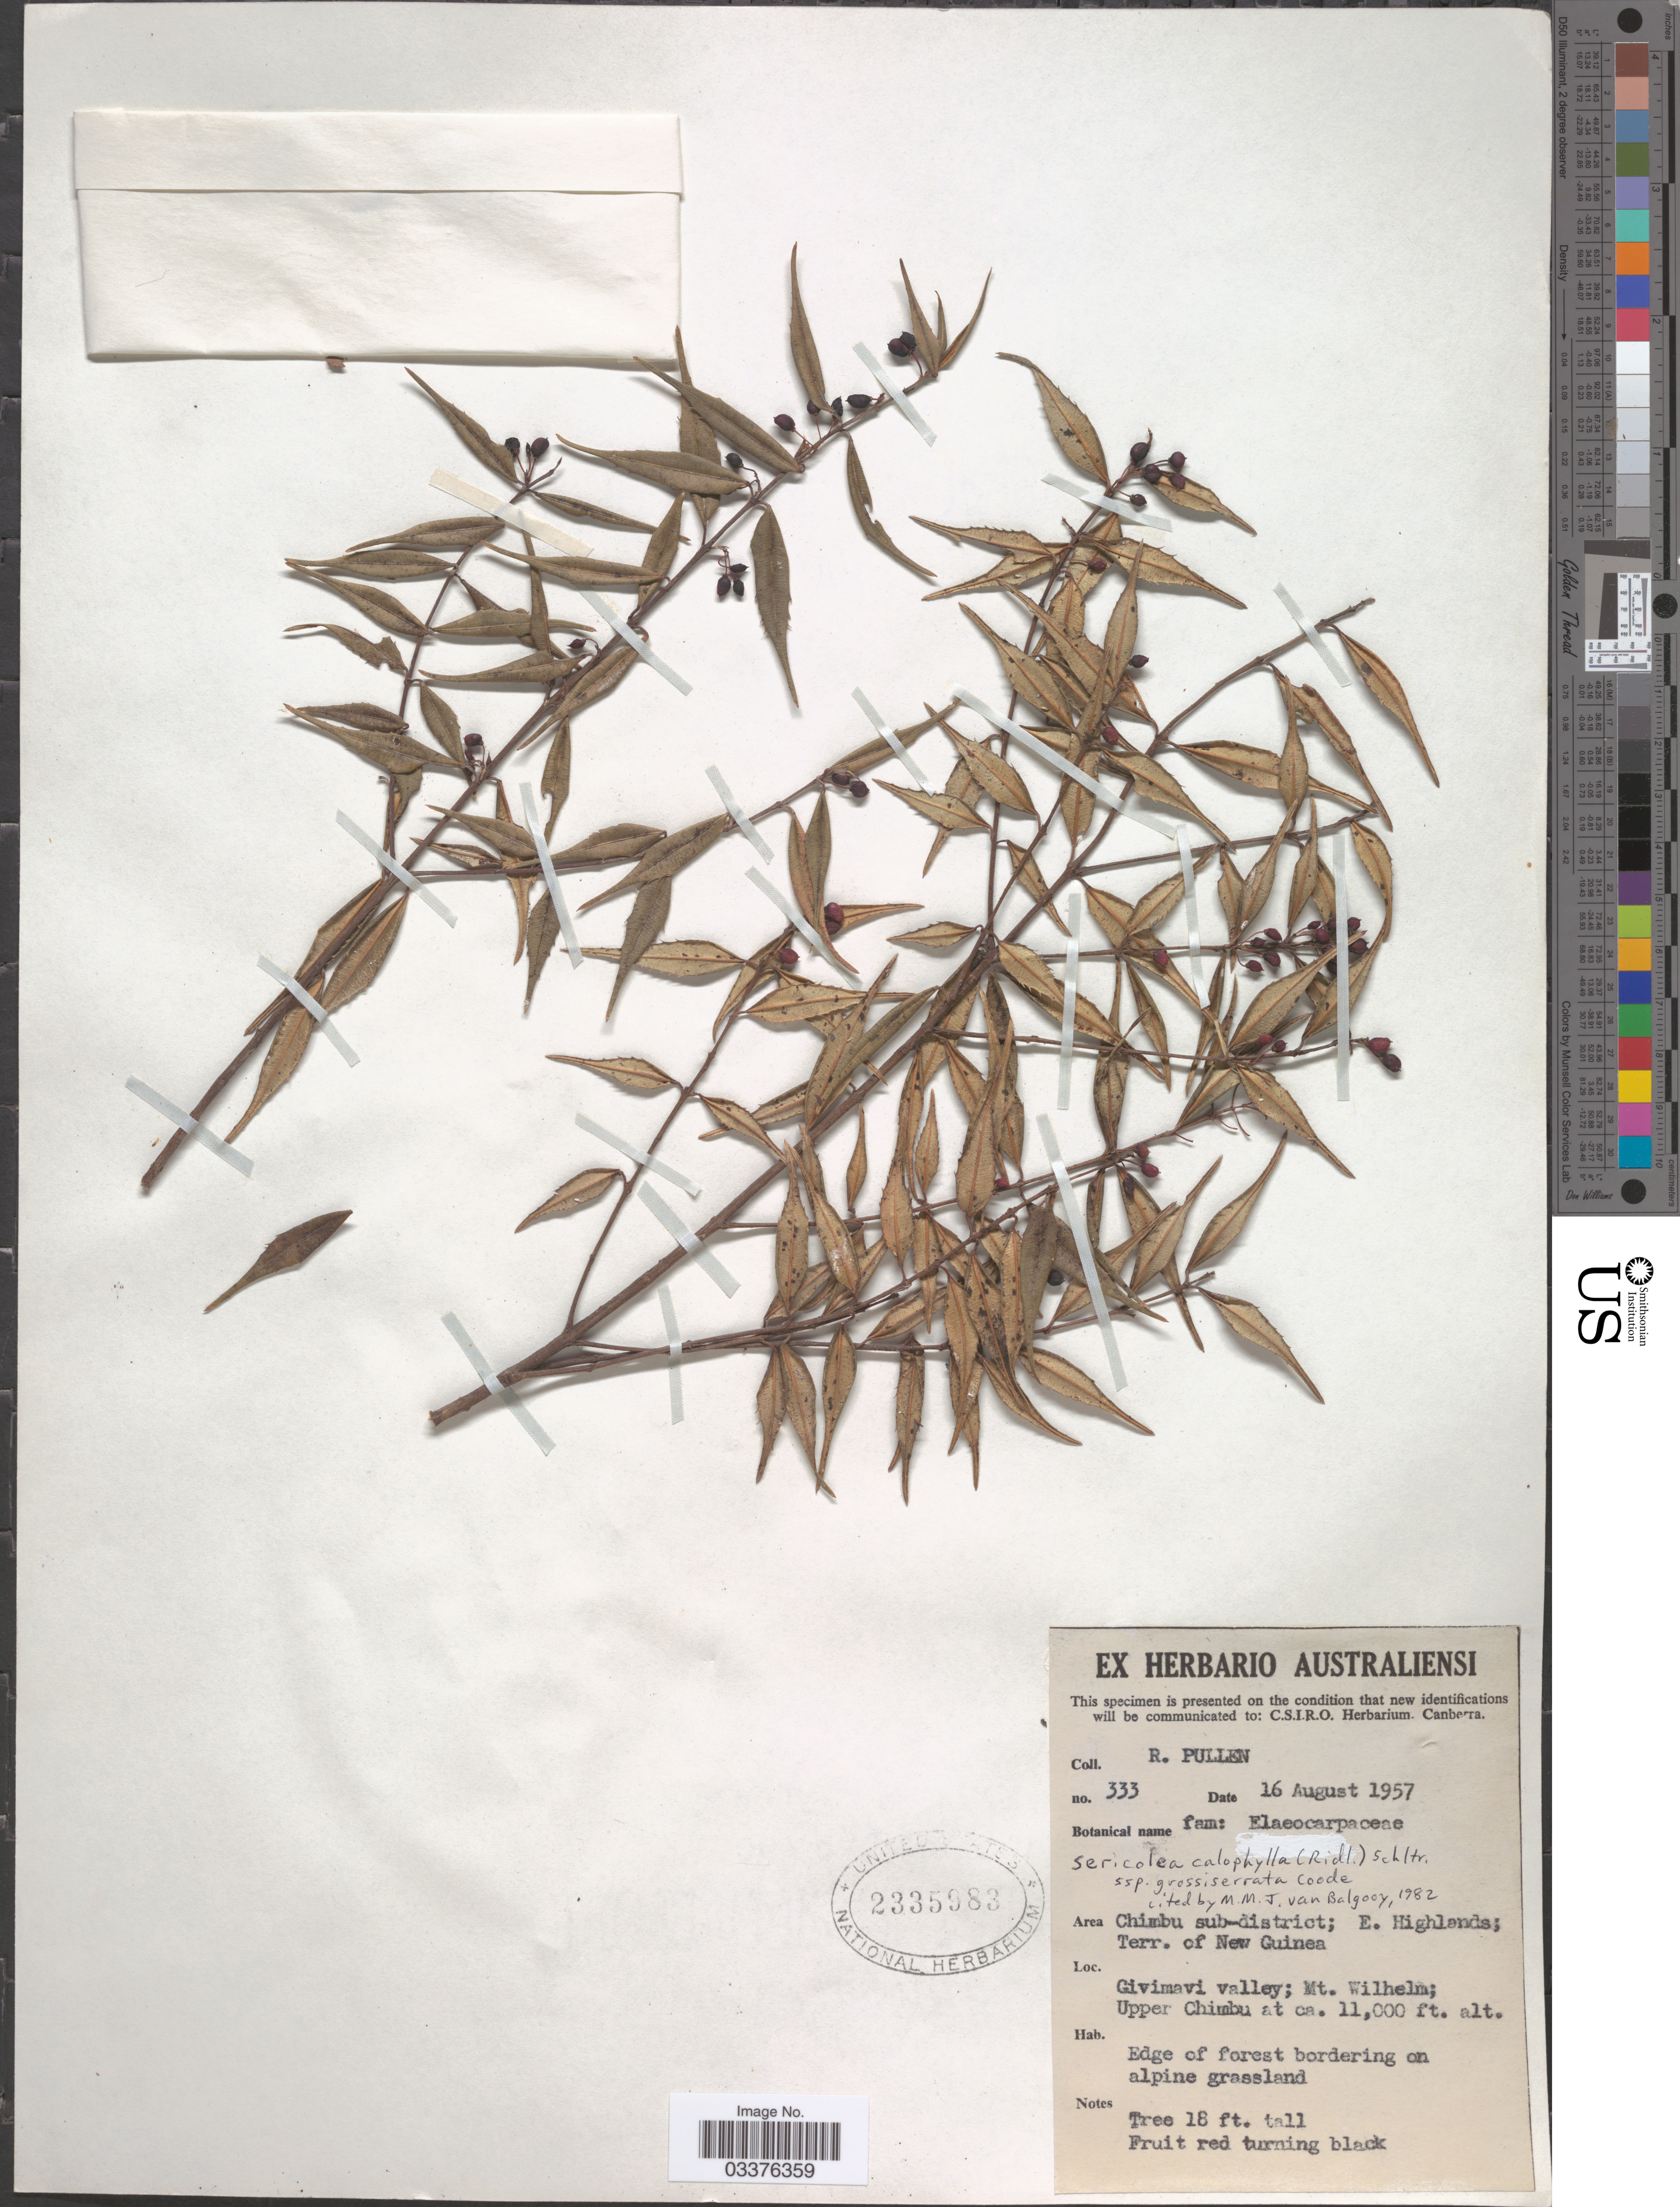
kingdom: Plantae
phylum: Tracheophyta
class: Magnoliopsida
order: Oxalidales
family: Elaeocarpaceae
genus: Sericolea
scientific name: Sericolea calophylla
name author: (Ridl.) Schltr.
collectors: R. Pullen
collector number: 333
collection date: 1957-08-16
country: Papua New Guinea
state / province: Chimbu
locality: Area Chimbu sub-district; E. Highlands; Terr. of New Guinea. Givimavi valley; Mt. Wilhelm; Upper Chimbu.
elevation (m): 3353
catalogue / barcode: US 2335983